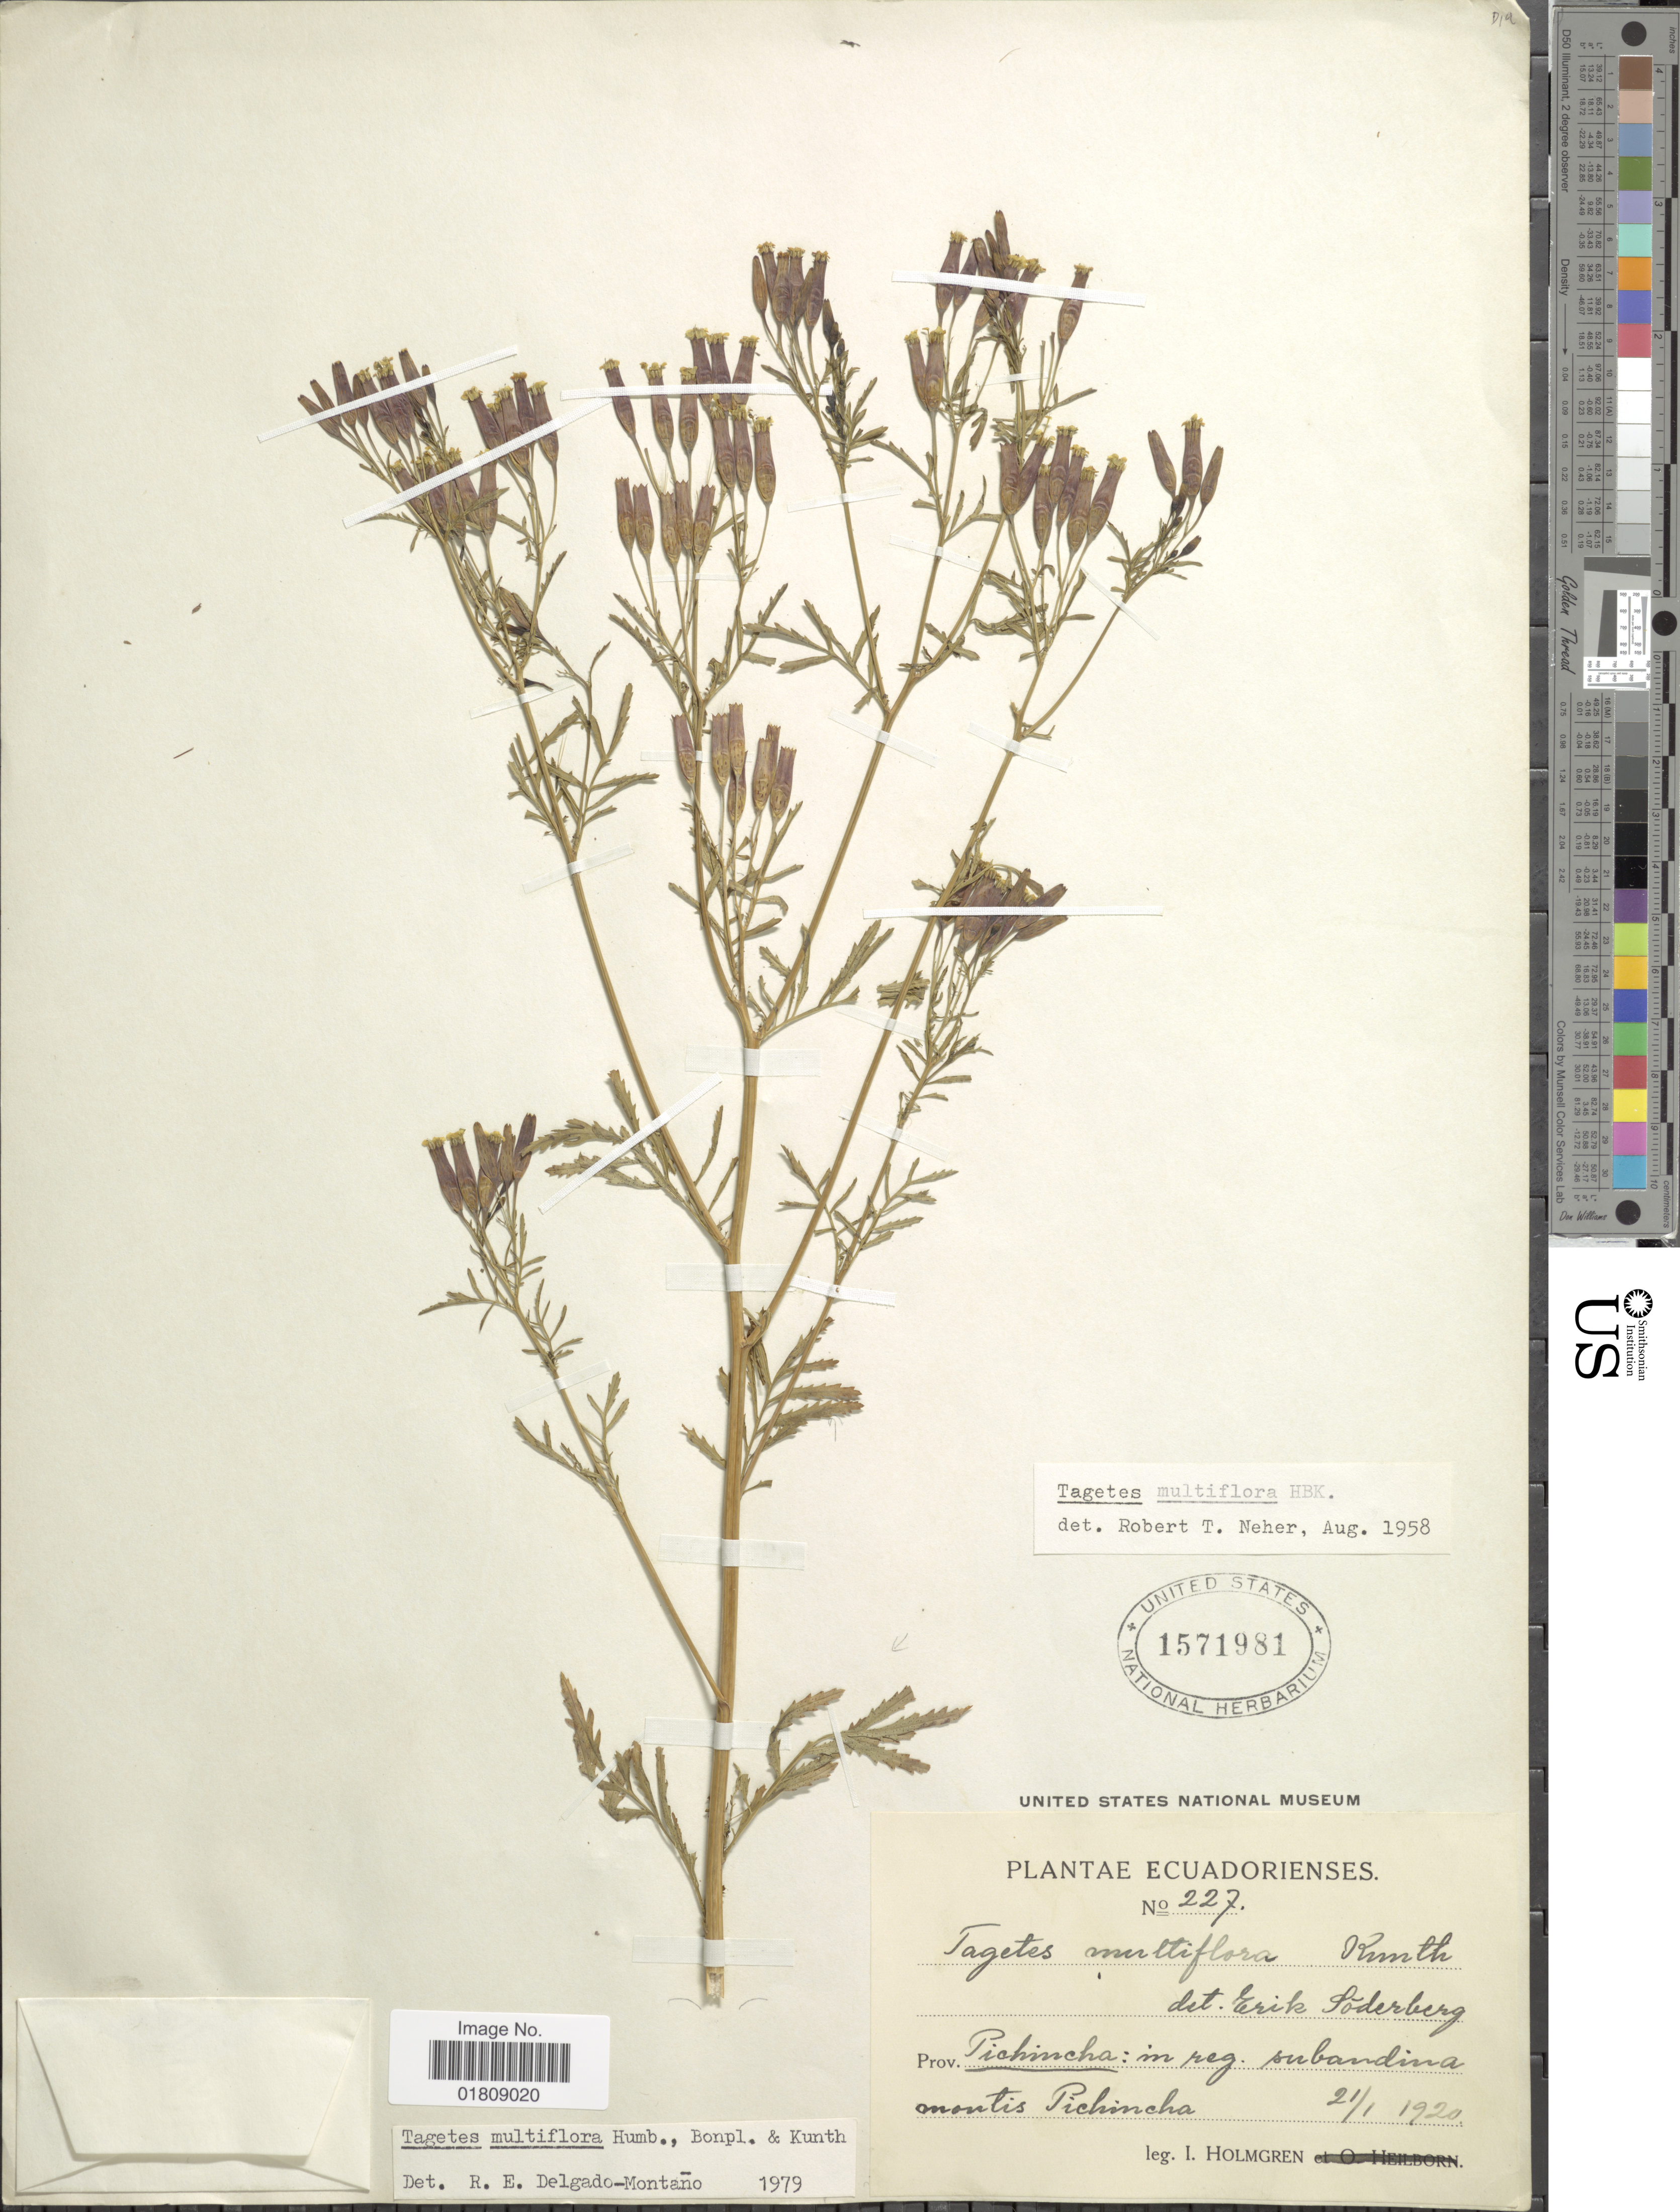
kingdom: Plantae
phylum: Tracheophyta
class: Magnoliopsida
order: Asterales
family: Asteraceae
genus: Tagetes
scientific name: Tagetes multiflora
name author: Kunth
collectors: I. Holmgren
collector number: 227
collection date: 1920-01-21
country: Ecuador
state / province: Pichincha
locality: Reg. subandina montis Pichincha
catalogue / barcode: US 1571981